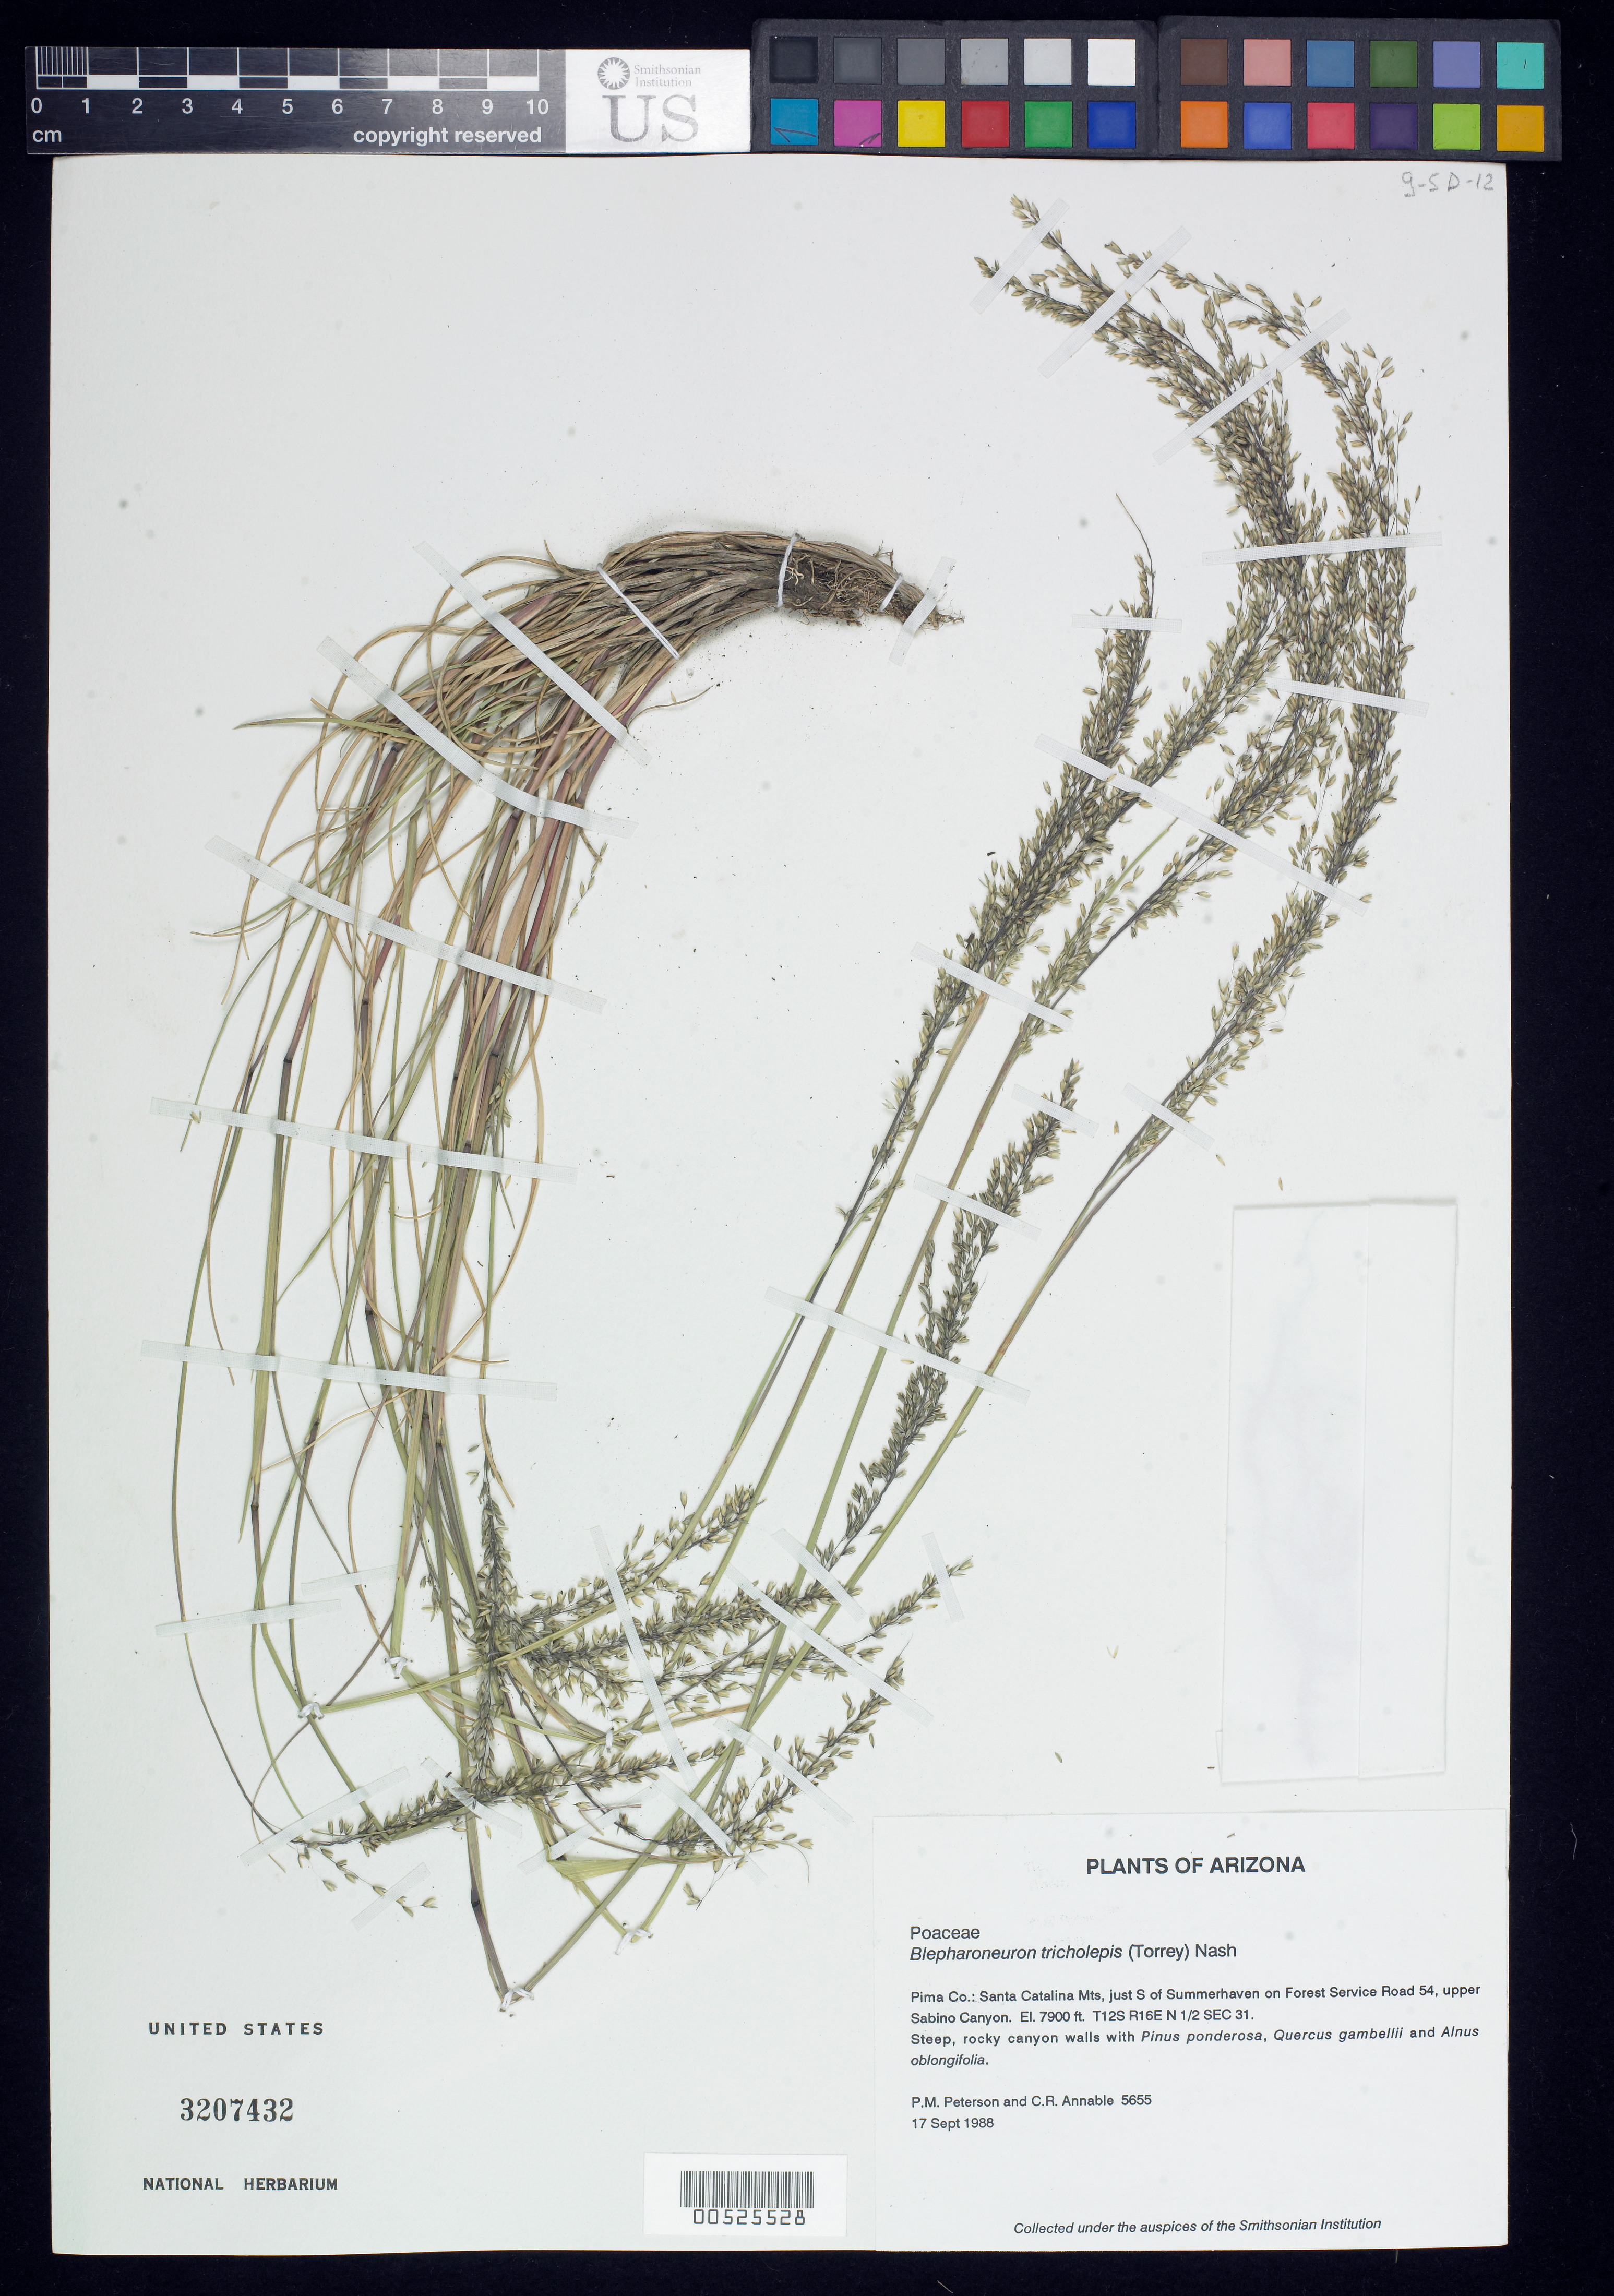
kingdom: Plantae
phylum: Tracheophyta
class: Liliopsida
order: Poales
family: Poaceae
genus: Blepharoneuron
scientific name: Blepharoneuron tricholepis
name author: (Torr.) Nash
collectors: P. M. Peterson & C. R. Annable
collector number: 05655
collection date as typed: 17 Sep 1988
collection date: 1988-09-17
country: United States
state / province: Arizona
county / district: Pima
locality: Santa Catalina Mts, just S of Summerhaven on Forest Service Road 54, upper Sabino Canyon.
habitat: Steep, rocky canyon walls with Pinus ponderosa, Quercus gambellii and Alnus oblongifolia.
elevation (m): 2408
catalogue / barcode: US 3207432